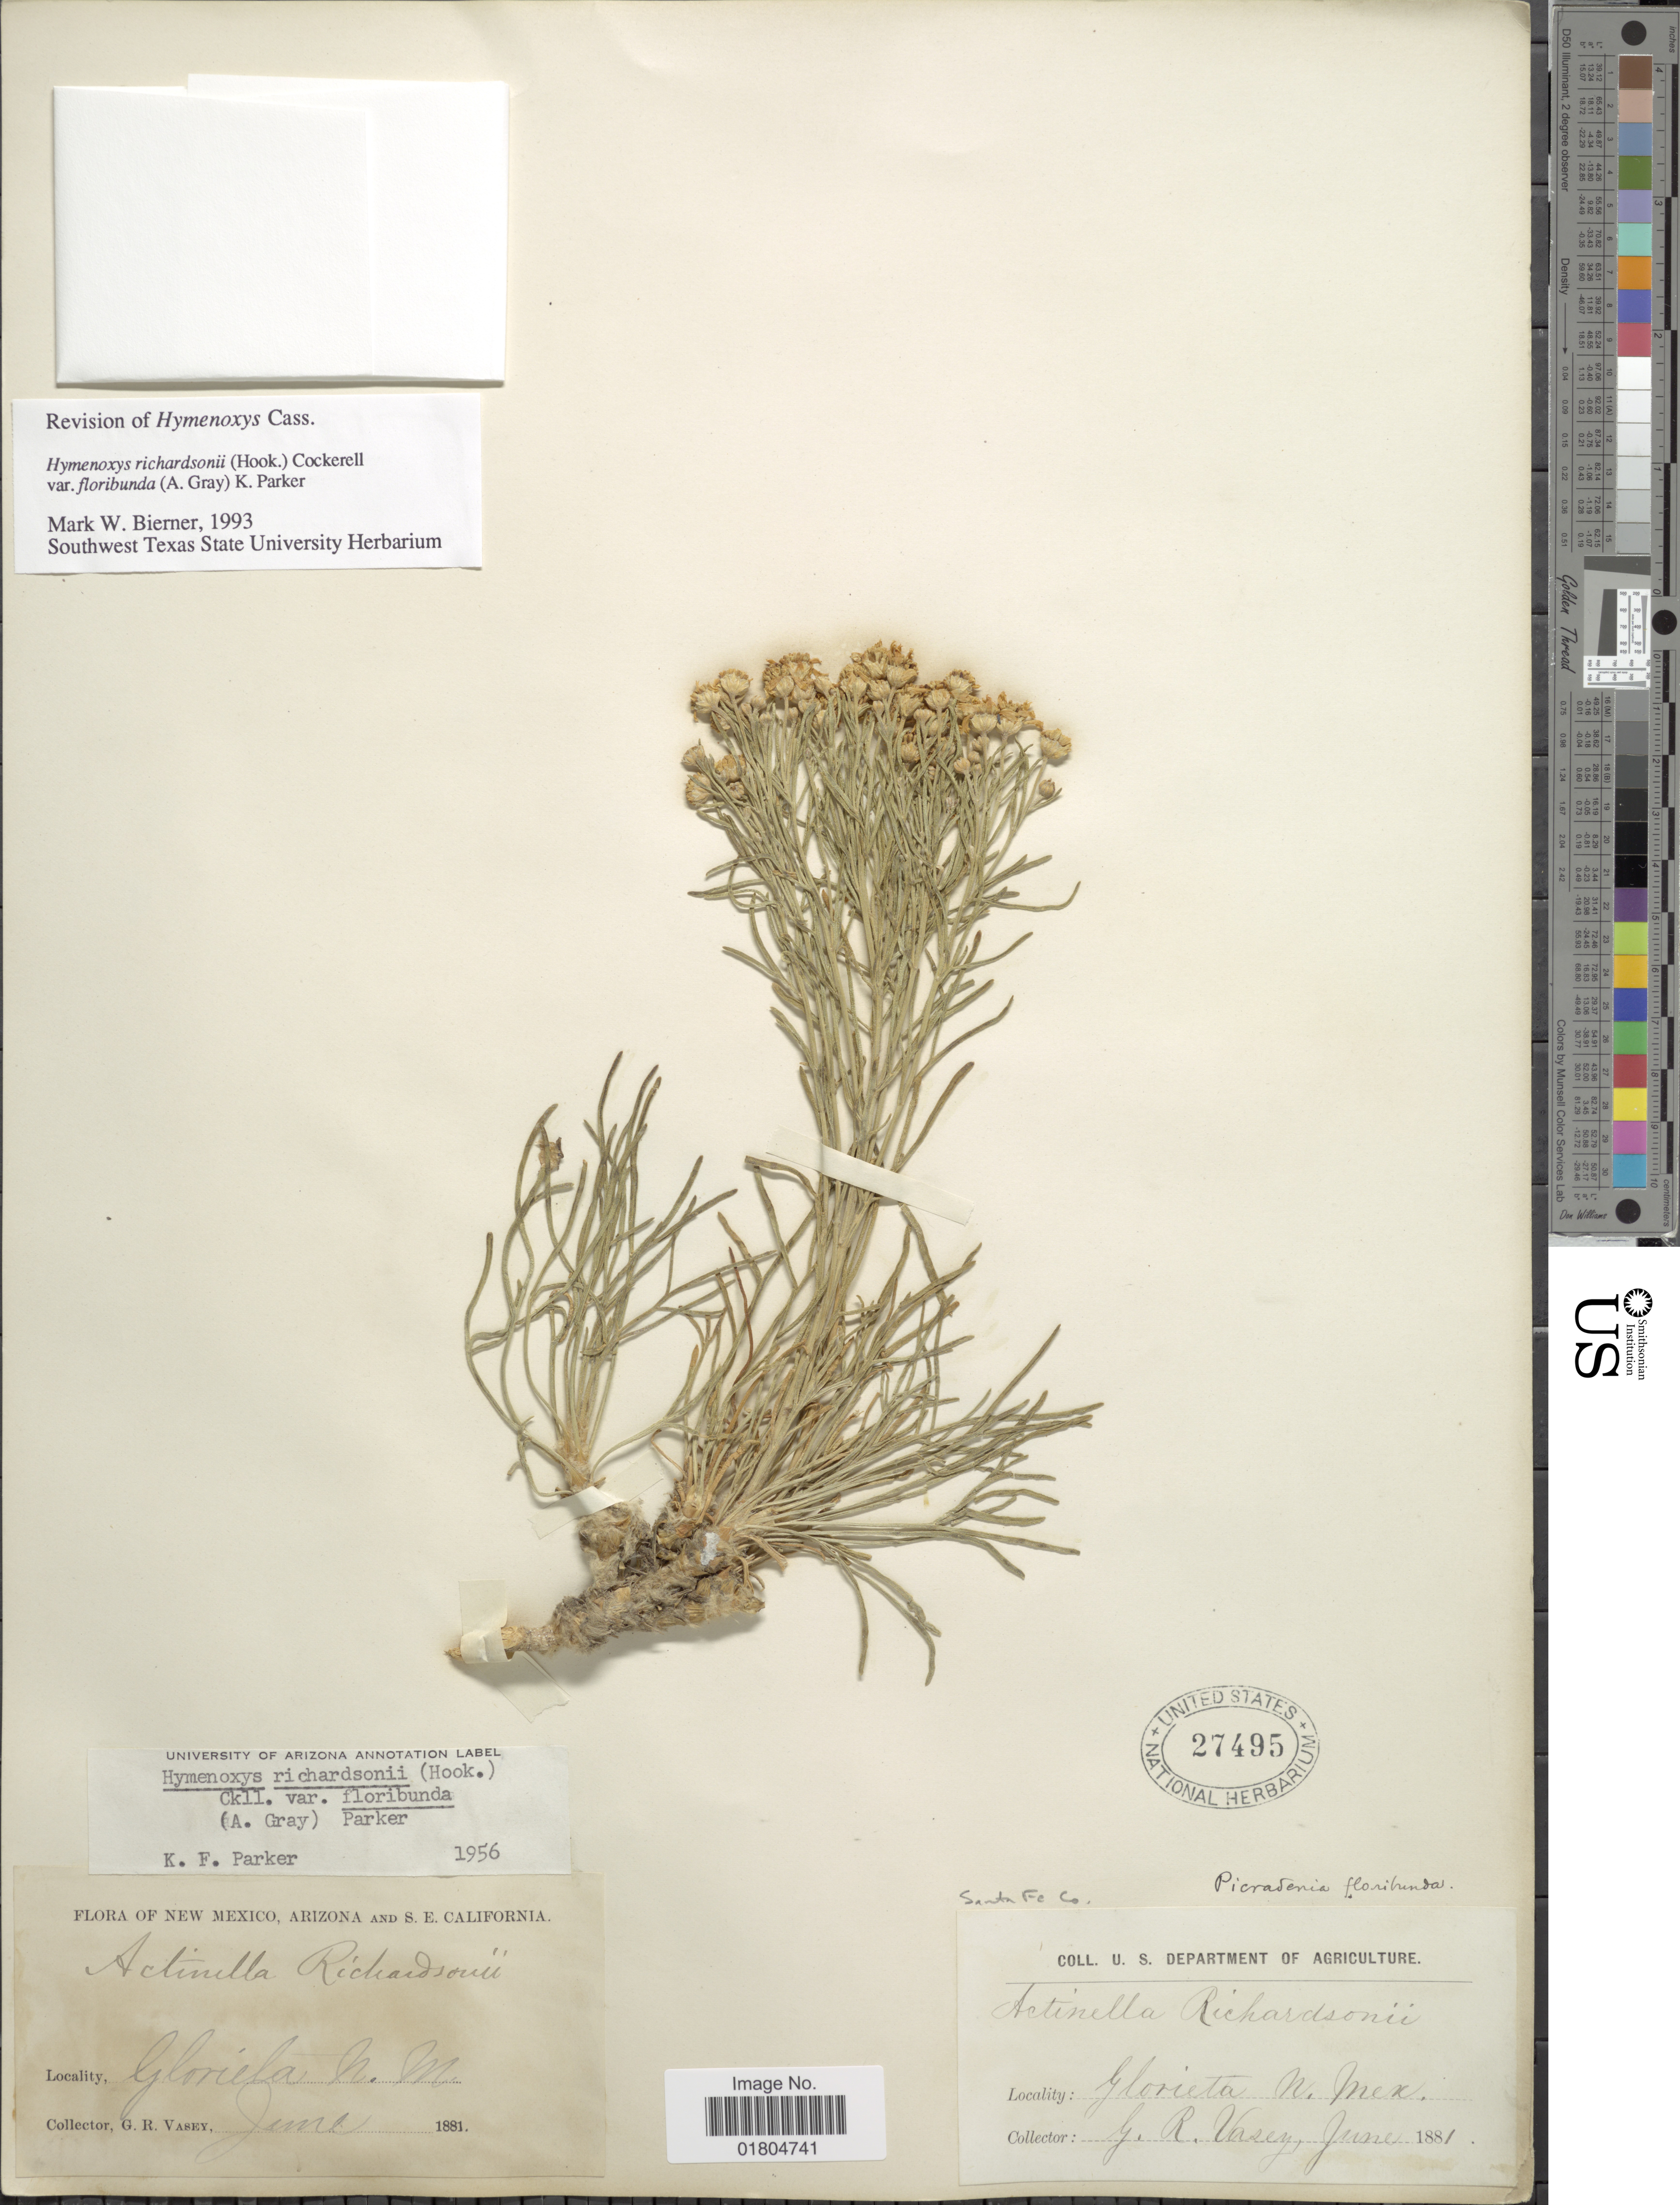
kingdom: Plantae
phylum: Tracheophyta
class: Magnoliopsida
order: Asterales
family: Asteraceae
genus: Hymenoxys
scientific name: Hymenoxys richardsonii var. floribunda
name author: (A. Gray) K.F. Parker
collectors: G. R. Vasey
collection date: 1881-06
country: United States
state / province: New Mexico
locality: Glorieta Santa Fe Co.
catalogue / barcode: US 27495